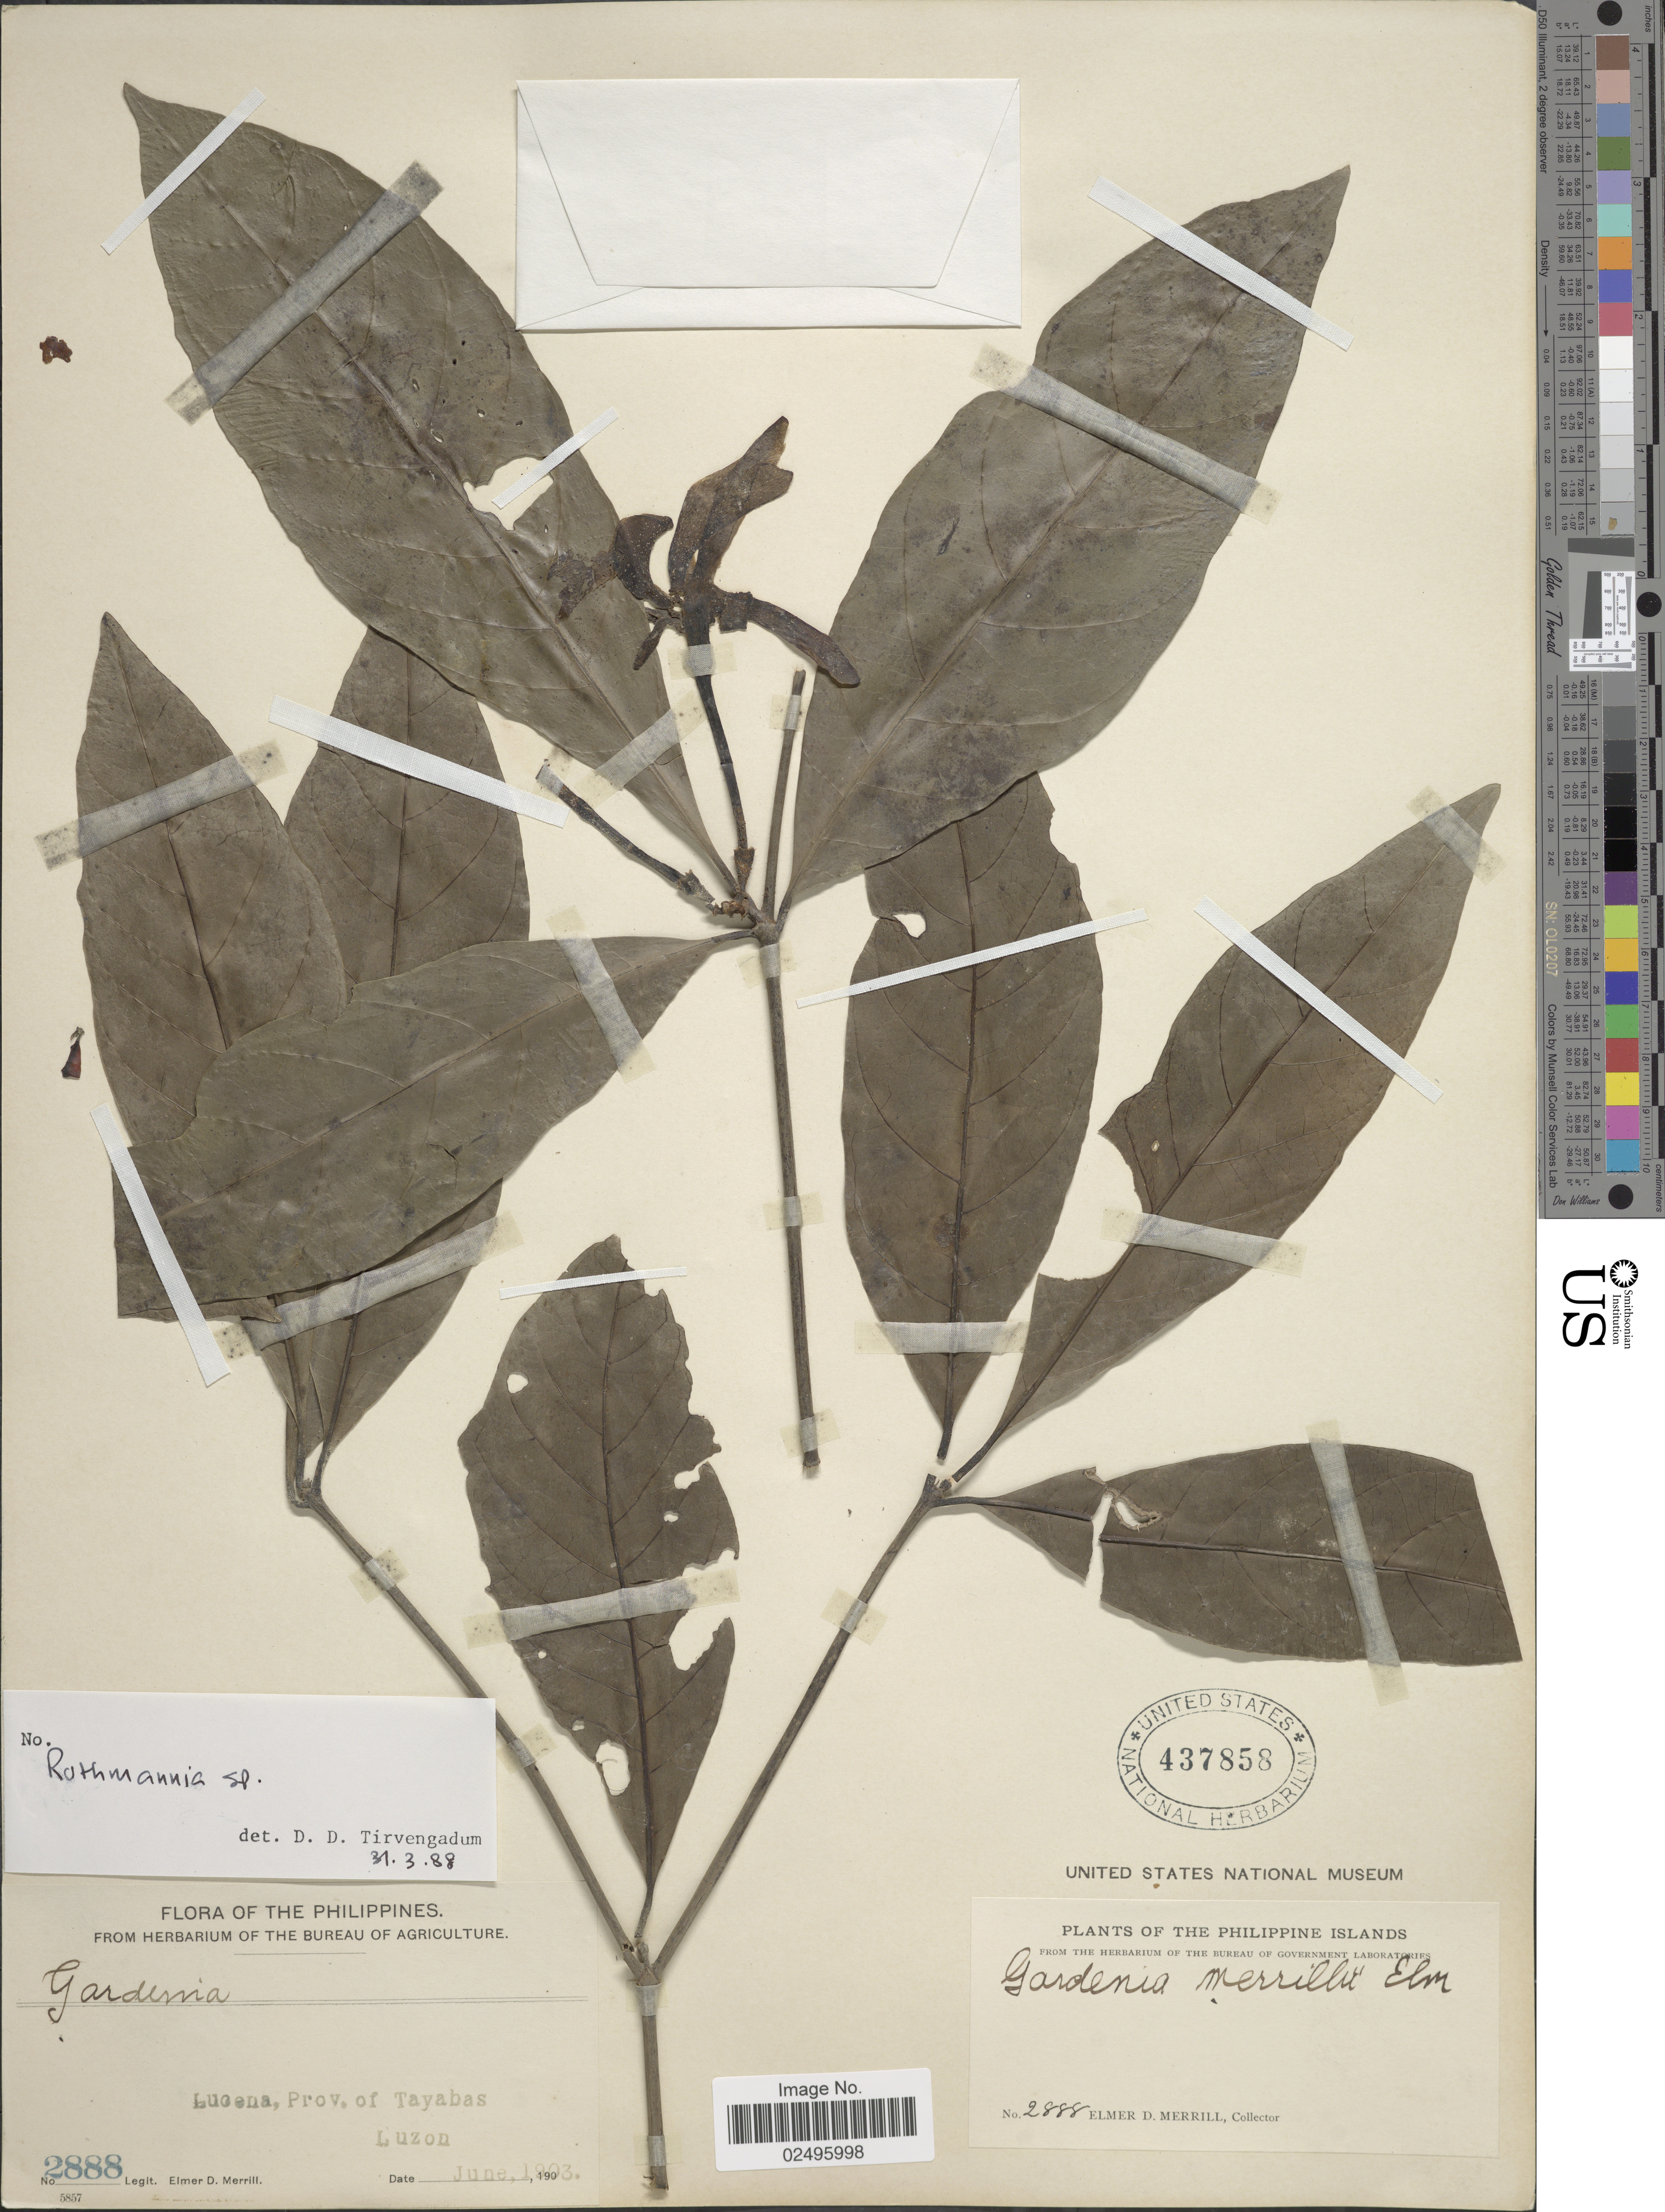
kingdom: Plantae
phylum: Tracheophyta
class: Magnoliopsida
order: Gentianales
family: Rubiaceae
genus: Rothmannia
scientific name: Rothmannia merrillii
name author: (Elmer) J.T. Pereira & Ridsdale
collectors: E. D. Merrill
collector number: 2888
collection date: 1903-06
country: Philippines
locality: The Philippine Islands, Lucena, Prov. of Tayabas, Luzon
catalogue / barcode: US 437858